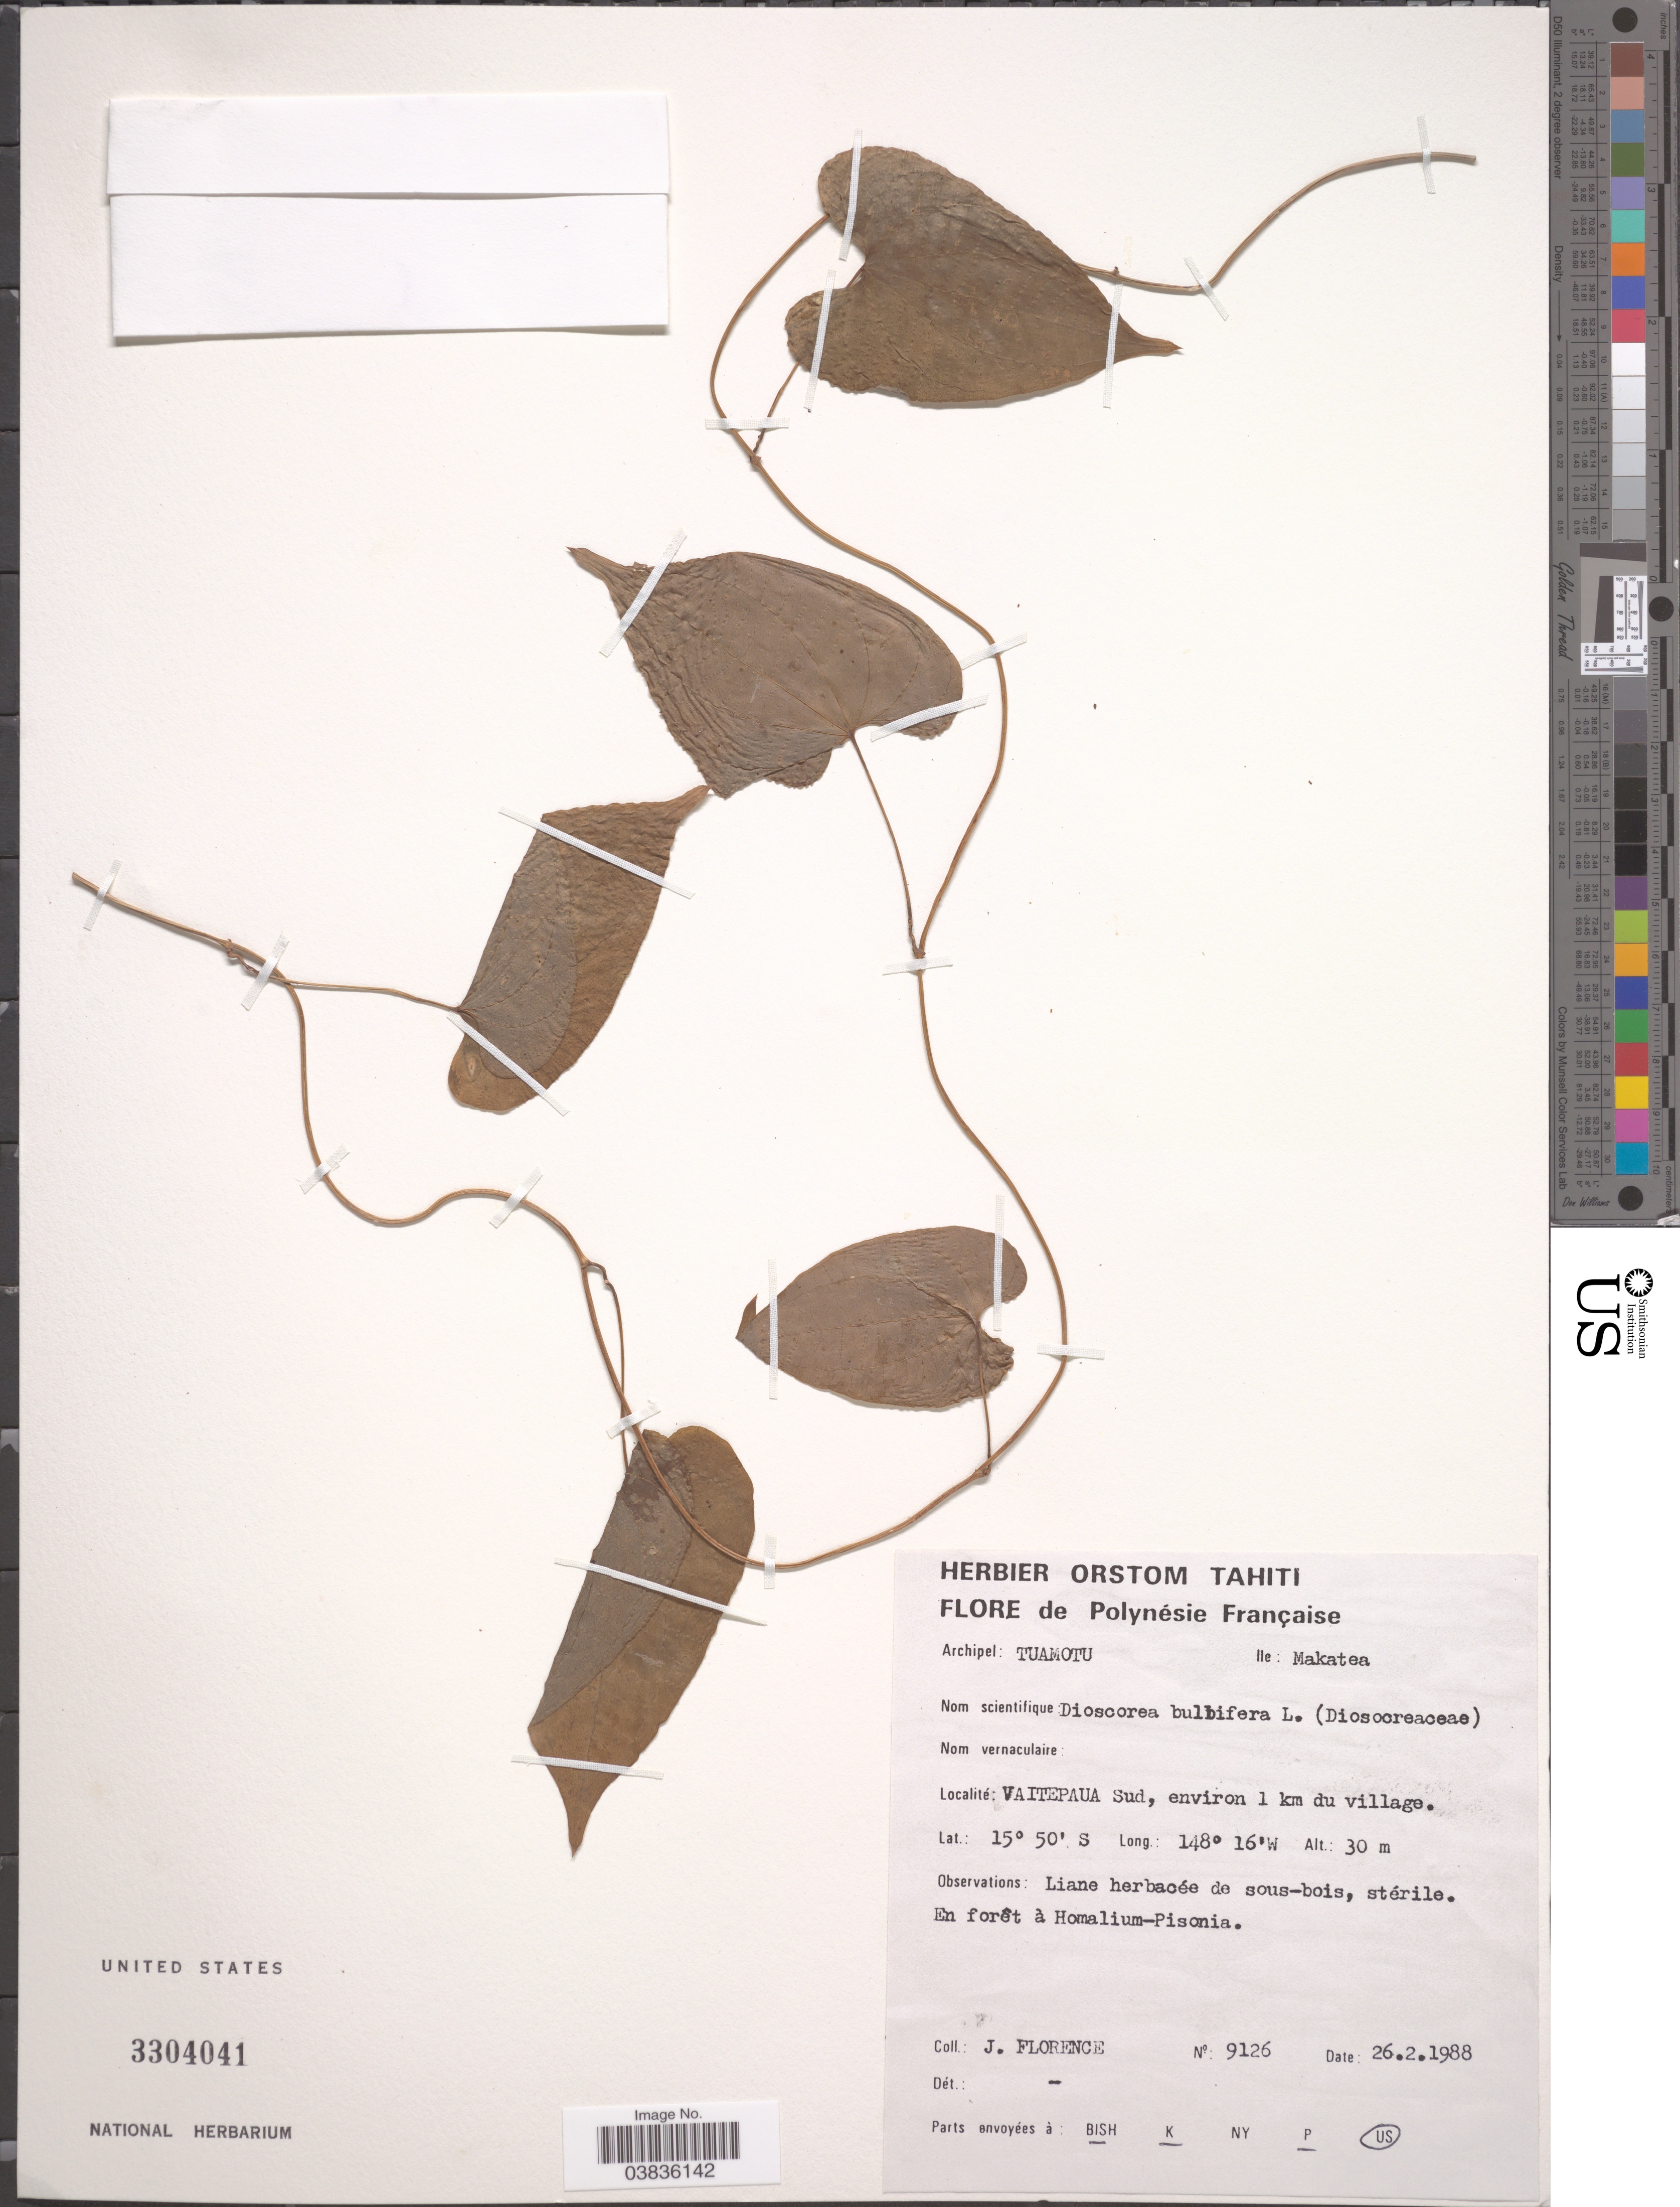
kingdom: Plantae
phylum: Tracheophyta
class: Liliopsida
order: Dioscoreales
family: Dioscoreaceae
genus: Dioscorea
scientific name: Dioscorea bulbifera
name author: L.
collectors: J. Florence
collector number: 9126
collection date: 1988-02-26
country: French Polynesia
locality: Archipel: Tuamotu. Ile: Makatea. Vaitepaua Sud, environ 1 km du village.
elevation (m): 30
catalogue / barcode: US 3304041